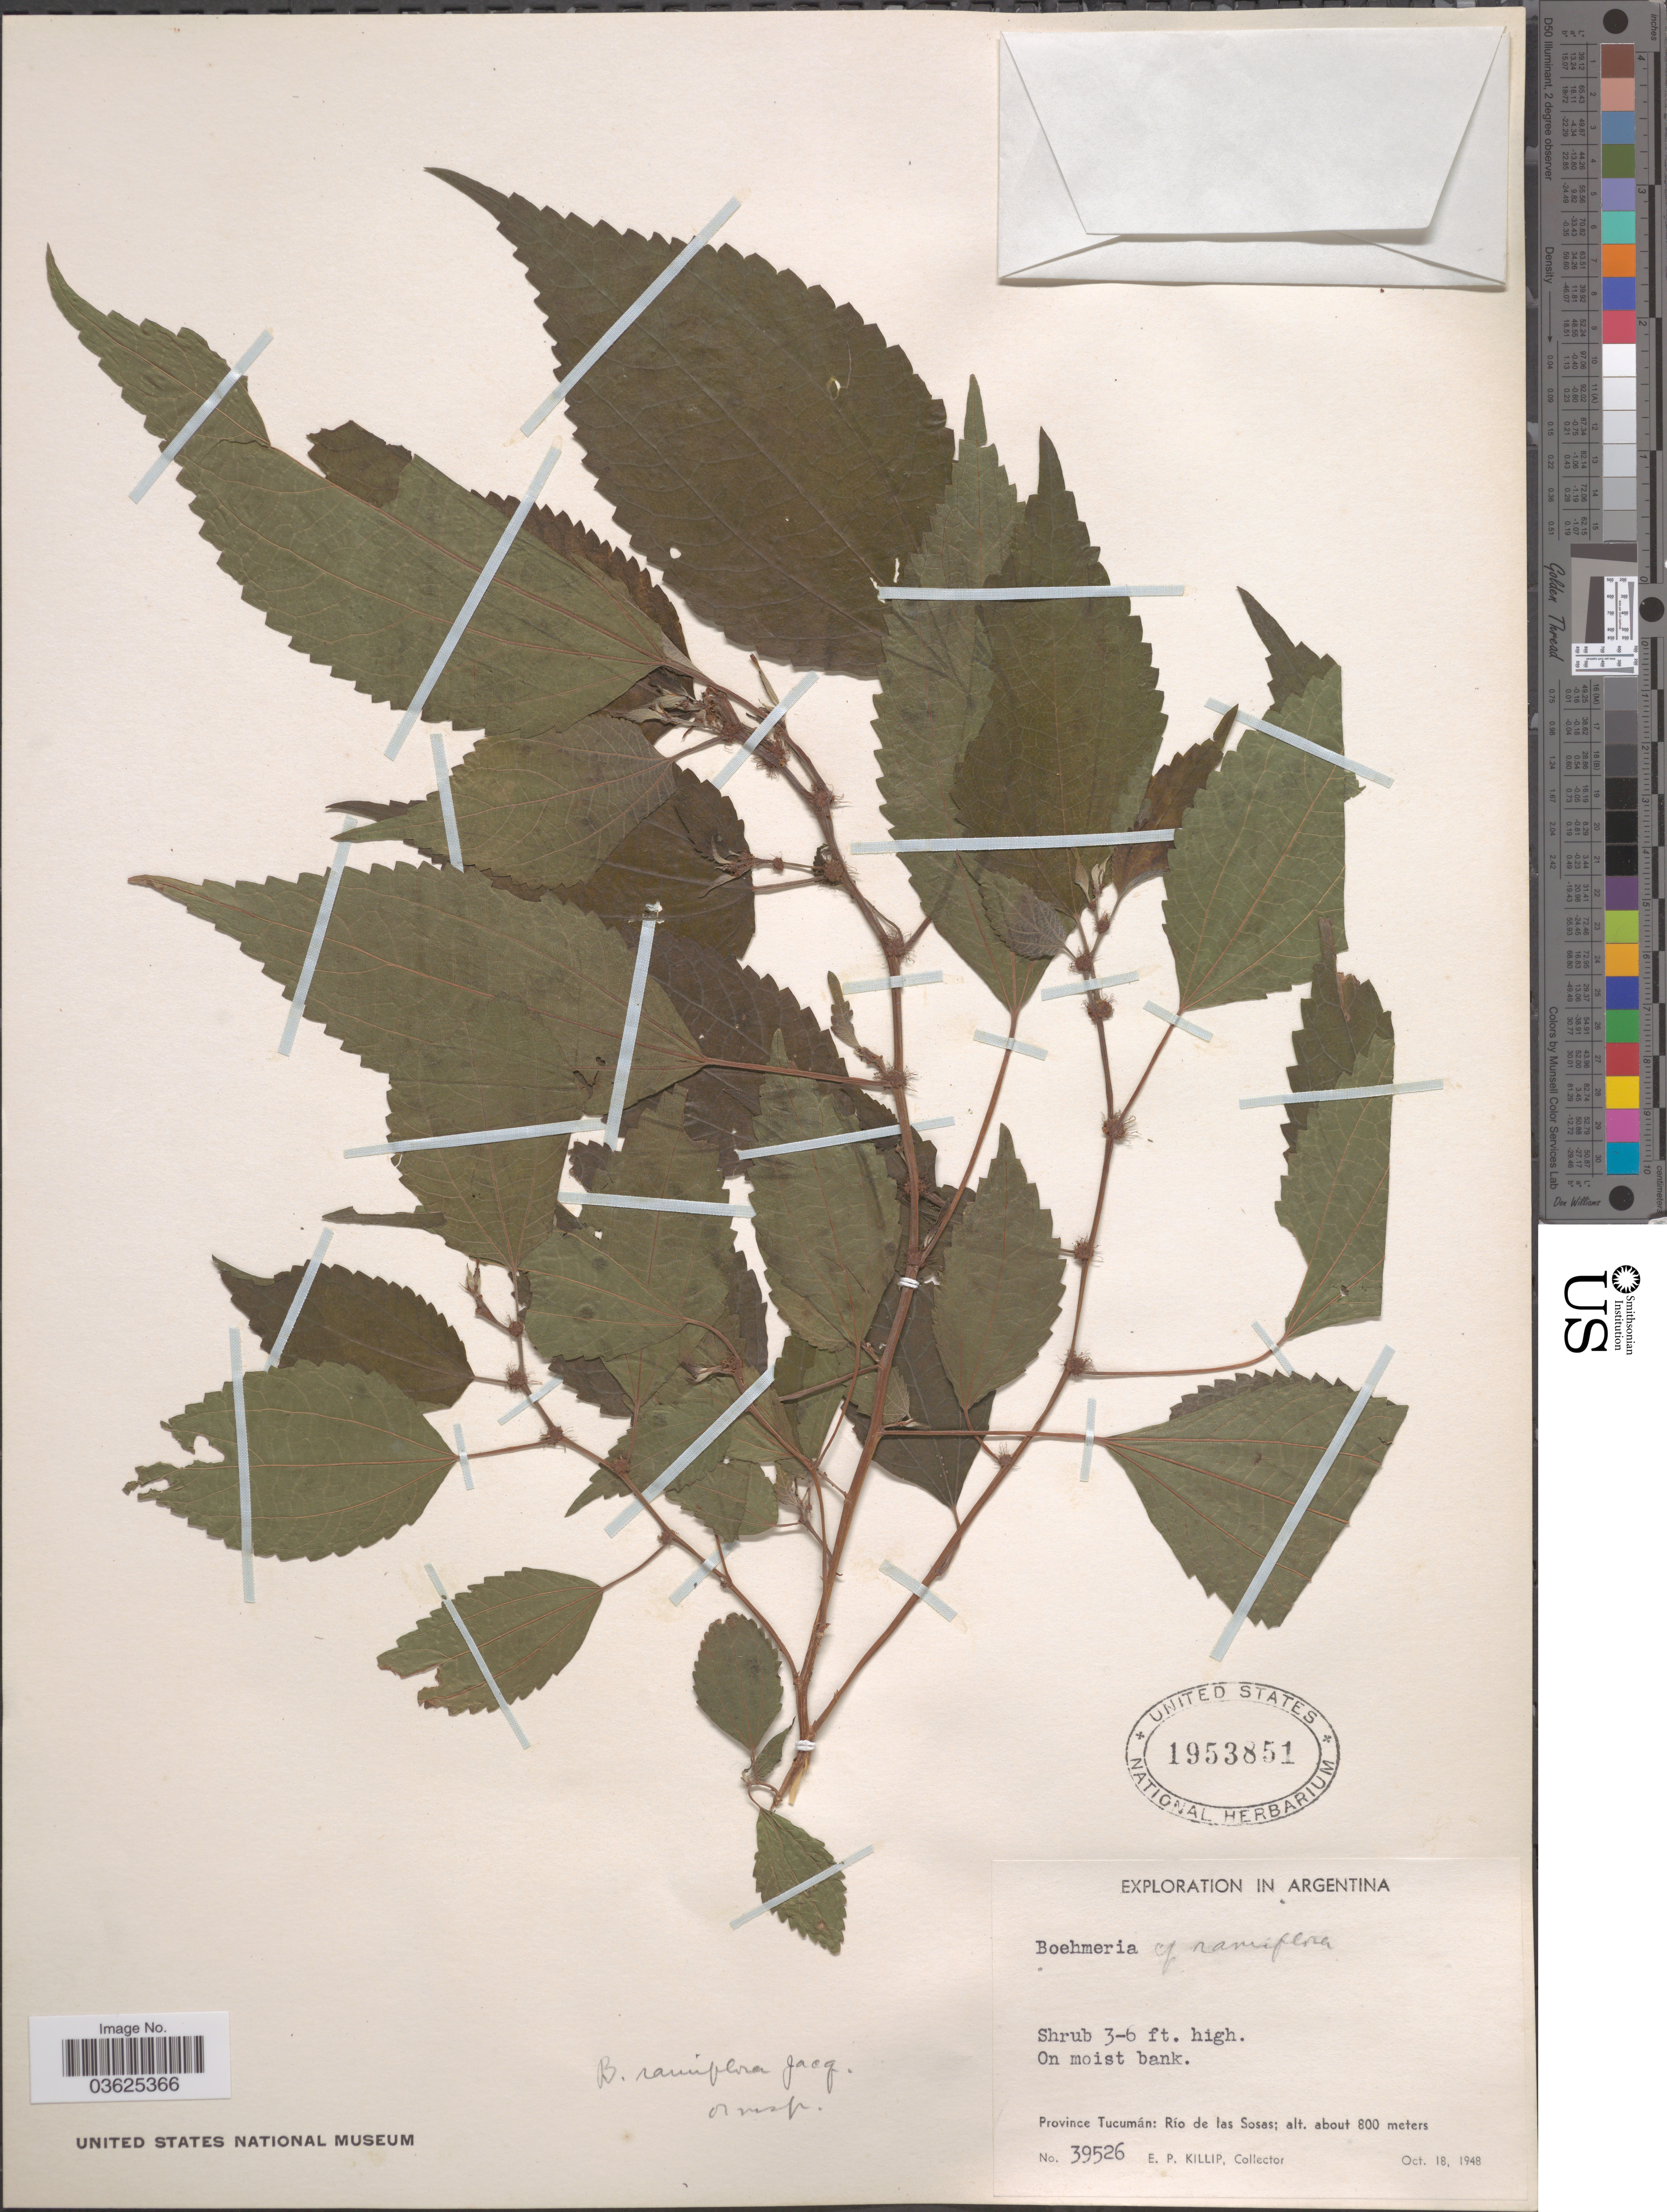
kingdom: Plantae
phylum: Tracheophyta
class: Magnoliopsida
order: Rosales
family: Urticaceae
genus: Boehmeria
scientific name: Boehmeria ramiflora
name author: Jacq.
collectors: E. P. Killip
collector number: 39526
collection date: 1948-10-18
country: Argentina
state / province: Tucuman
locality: Río de las Sosas.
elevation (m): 800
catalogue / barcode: US 1953851